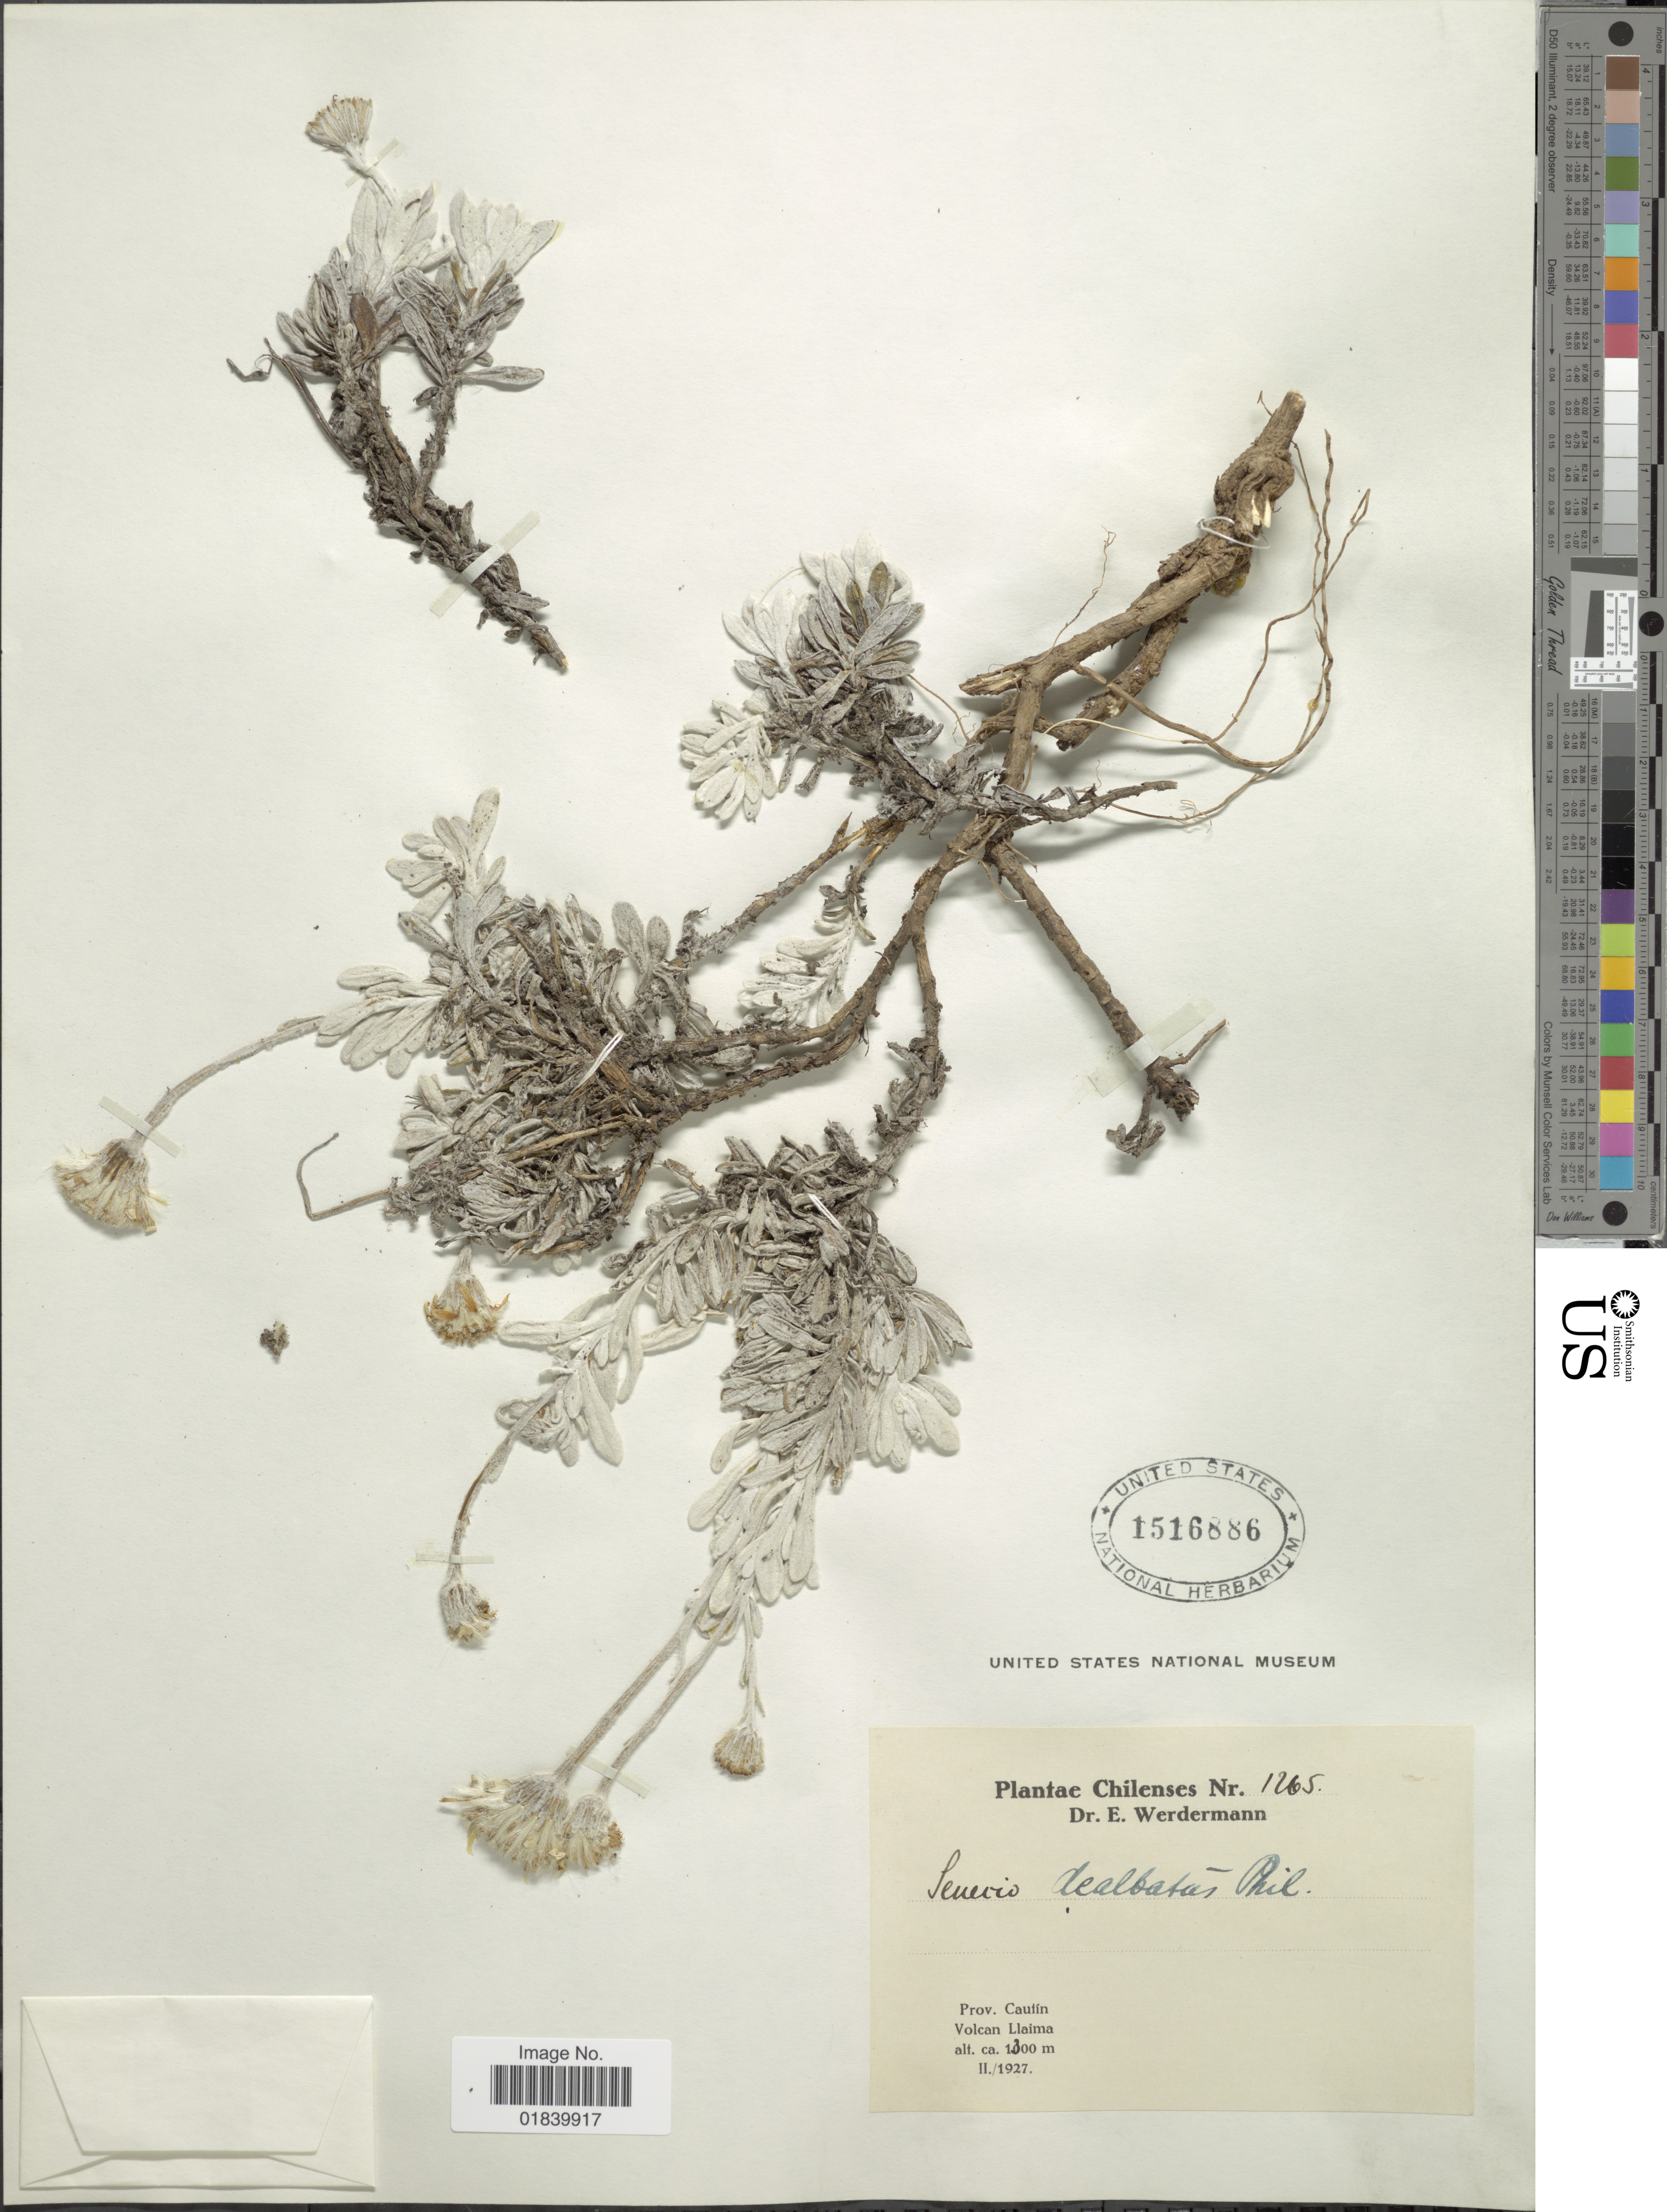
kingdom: Plantae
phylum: Tracheophyta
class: Magnoliopsida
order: Asterales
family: Asteraceae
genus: Senecio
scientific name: Senecio dealbatus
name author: Phil.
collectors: E. Werdermann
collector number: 1265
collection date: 1927-02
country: Chile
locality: Prov. Cautin, Volcan Llaima.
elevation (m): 1300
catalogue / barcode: US 1516886